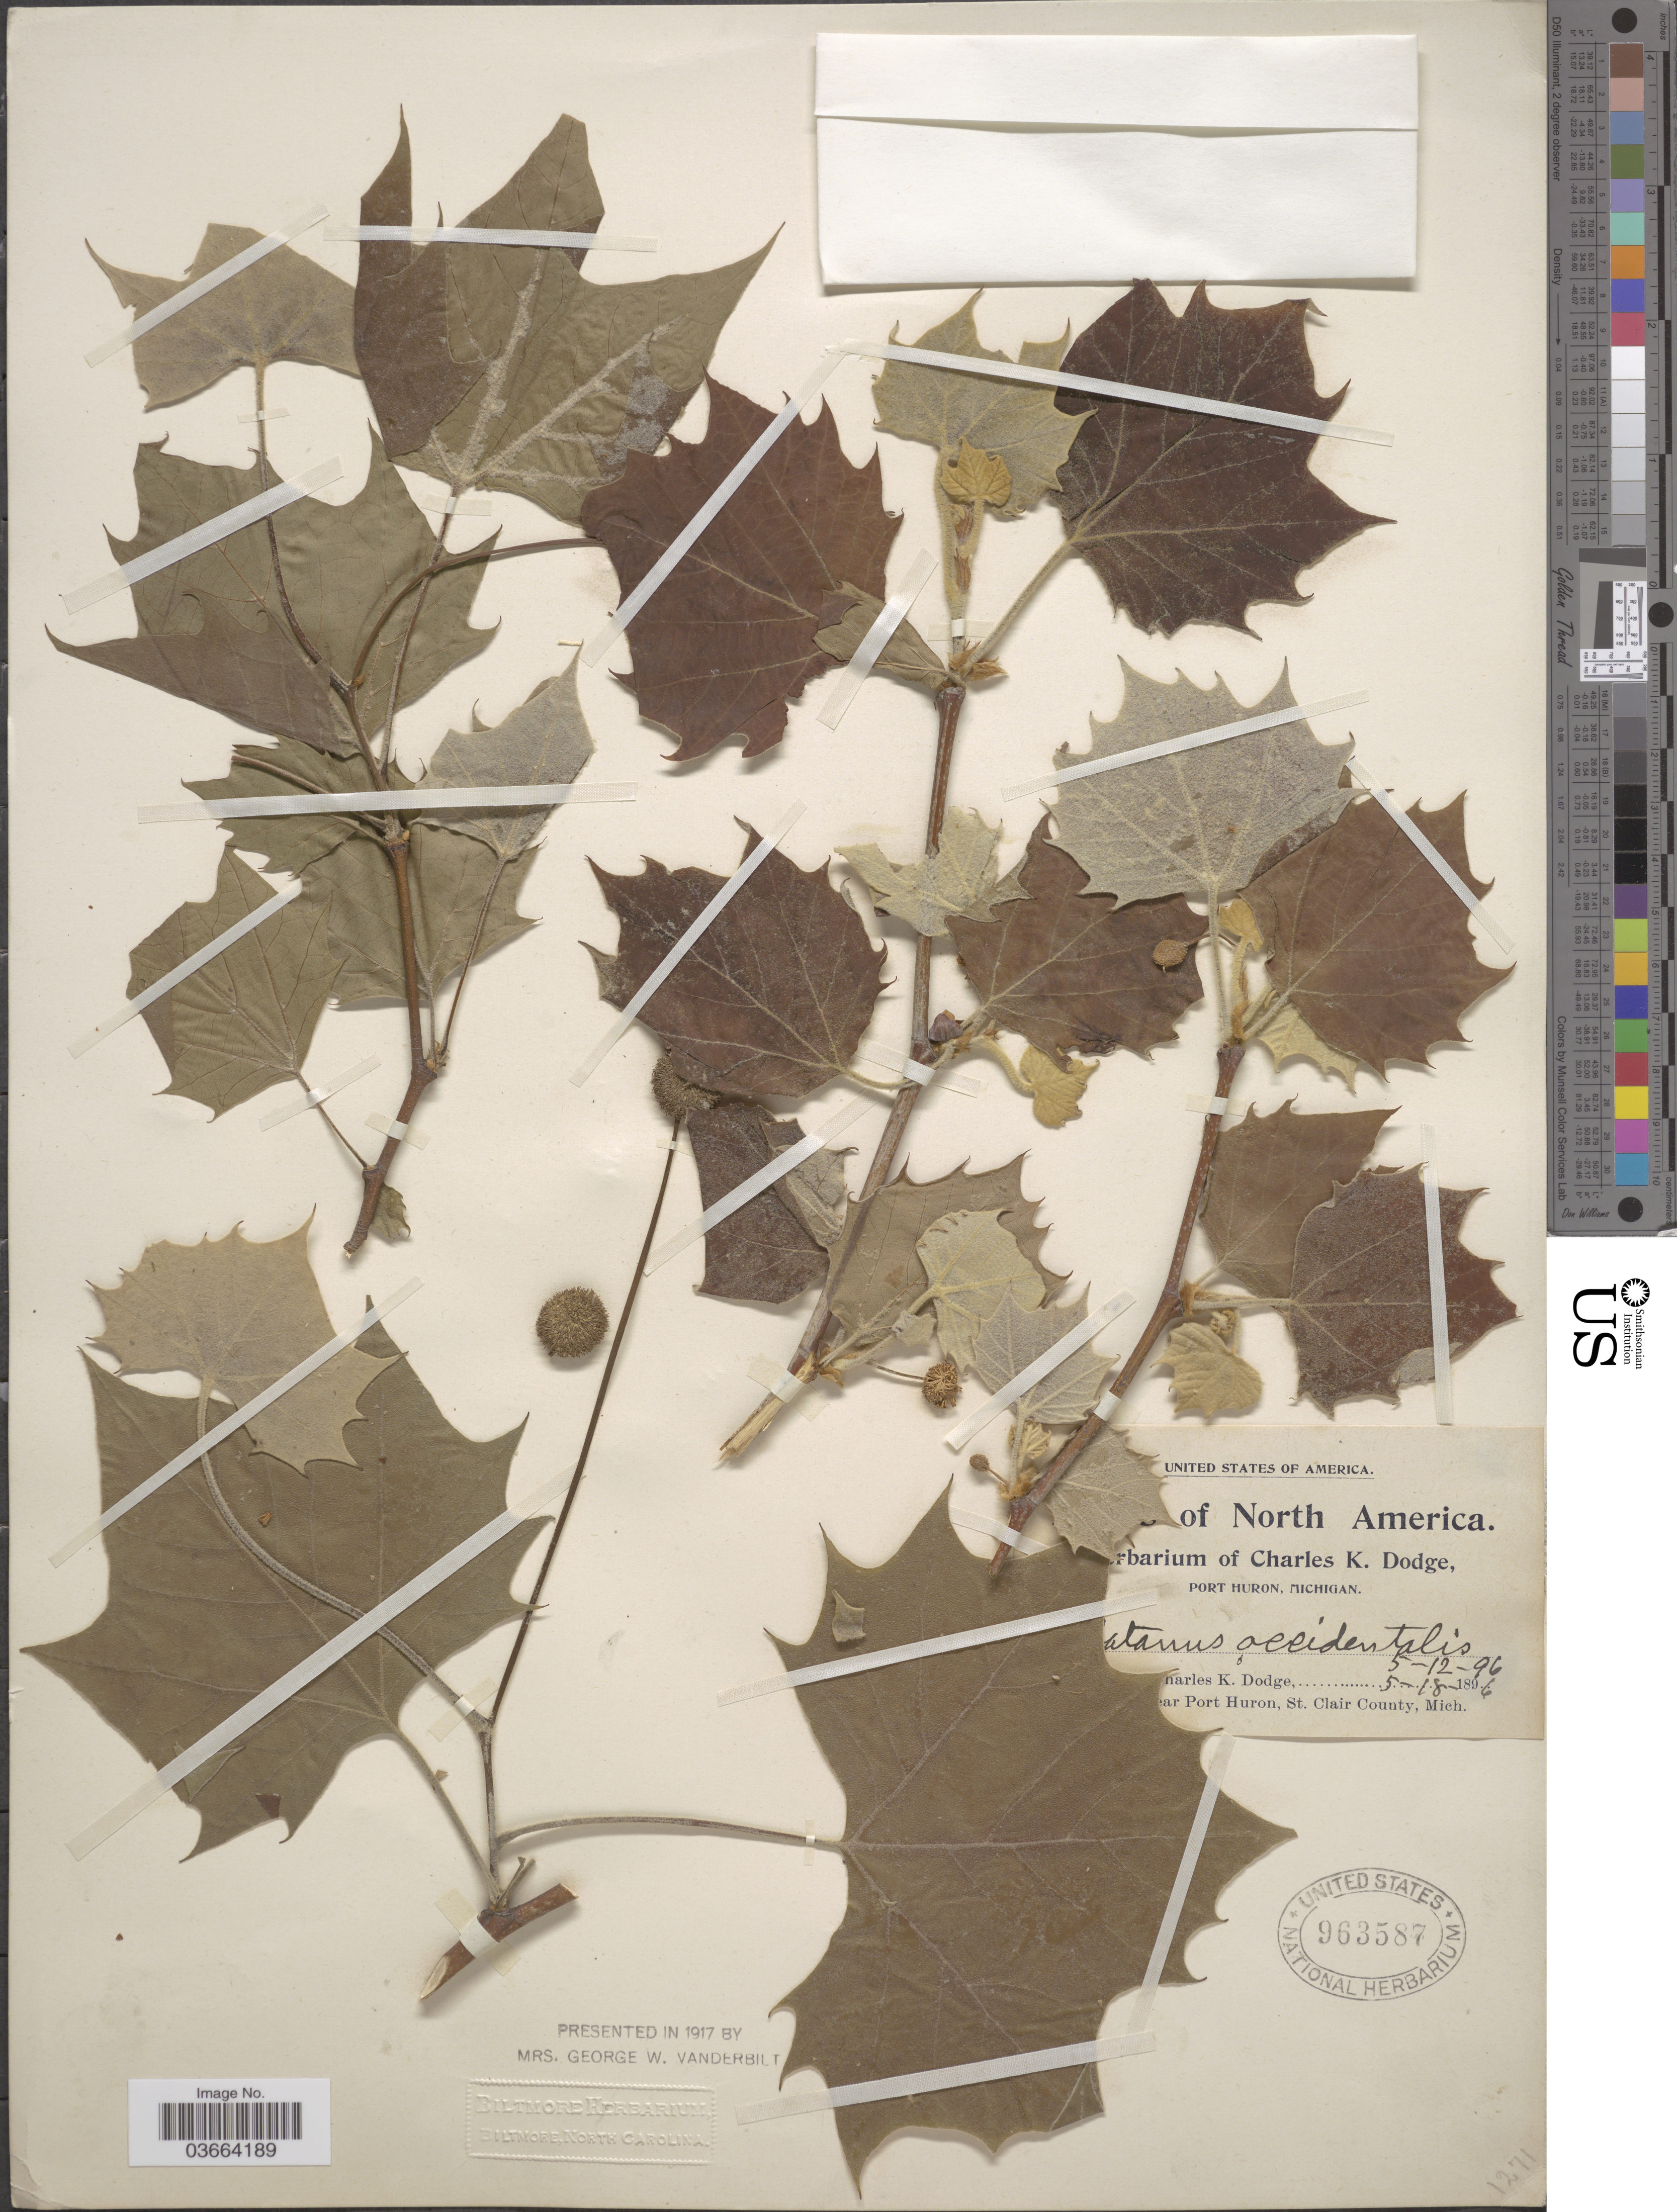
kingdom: Plantae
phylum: Tracheophyta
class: Magnoliopsida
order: Proteales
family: Platanaceae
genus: Platanus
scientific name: Platanus occidentalis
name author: L.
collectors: C. K. Dodge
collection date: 1896-05-12/1896-05-18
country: United States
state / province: Michigan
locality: ! ar Port Huron, St. Clair County.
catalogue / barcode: US 963587